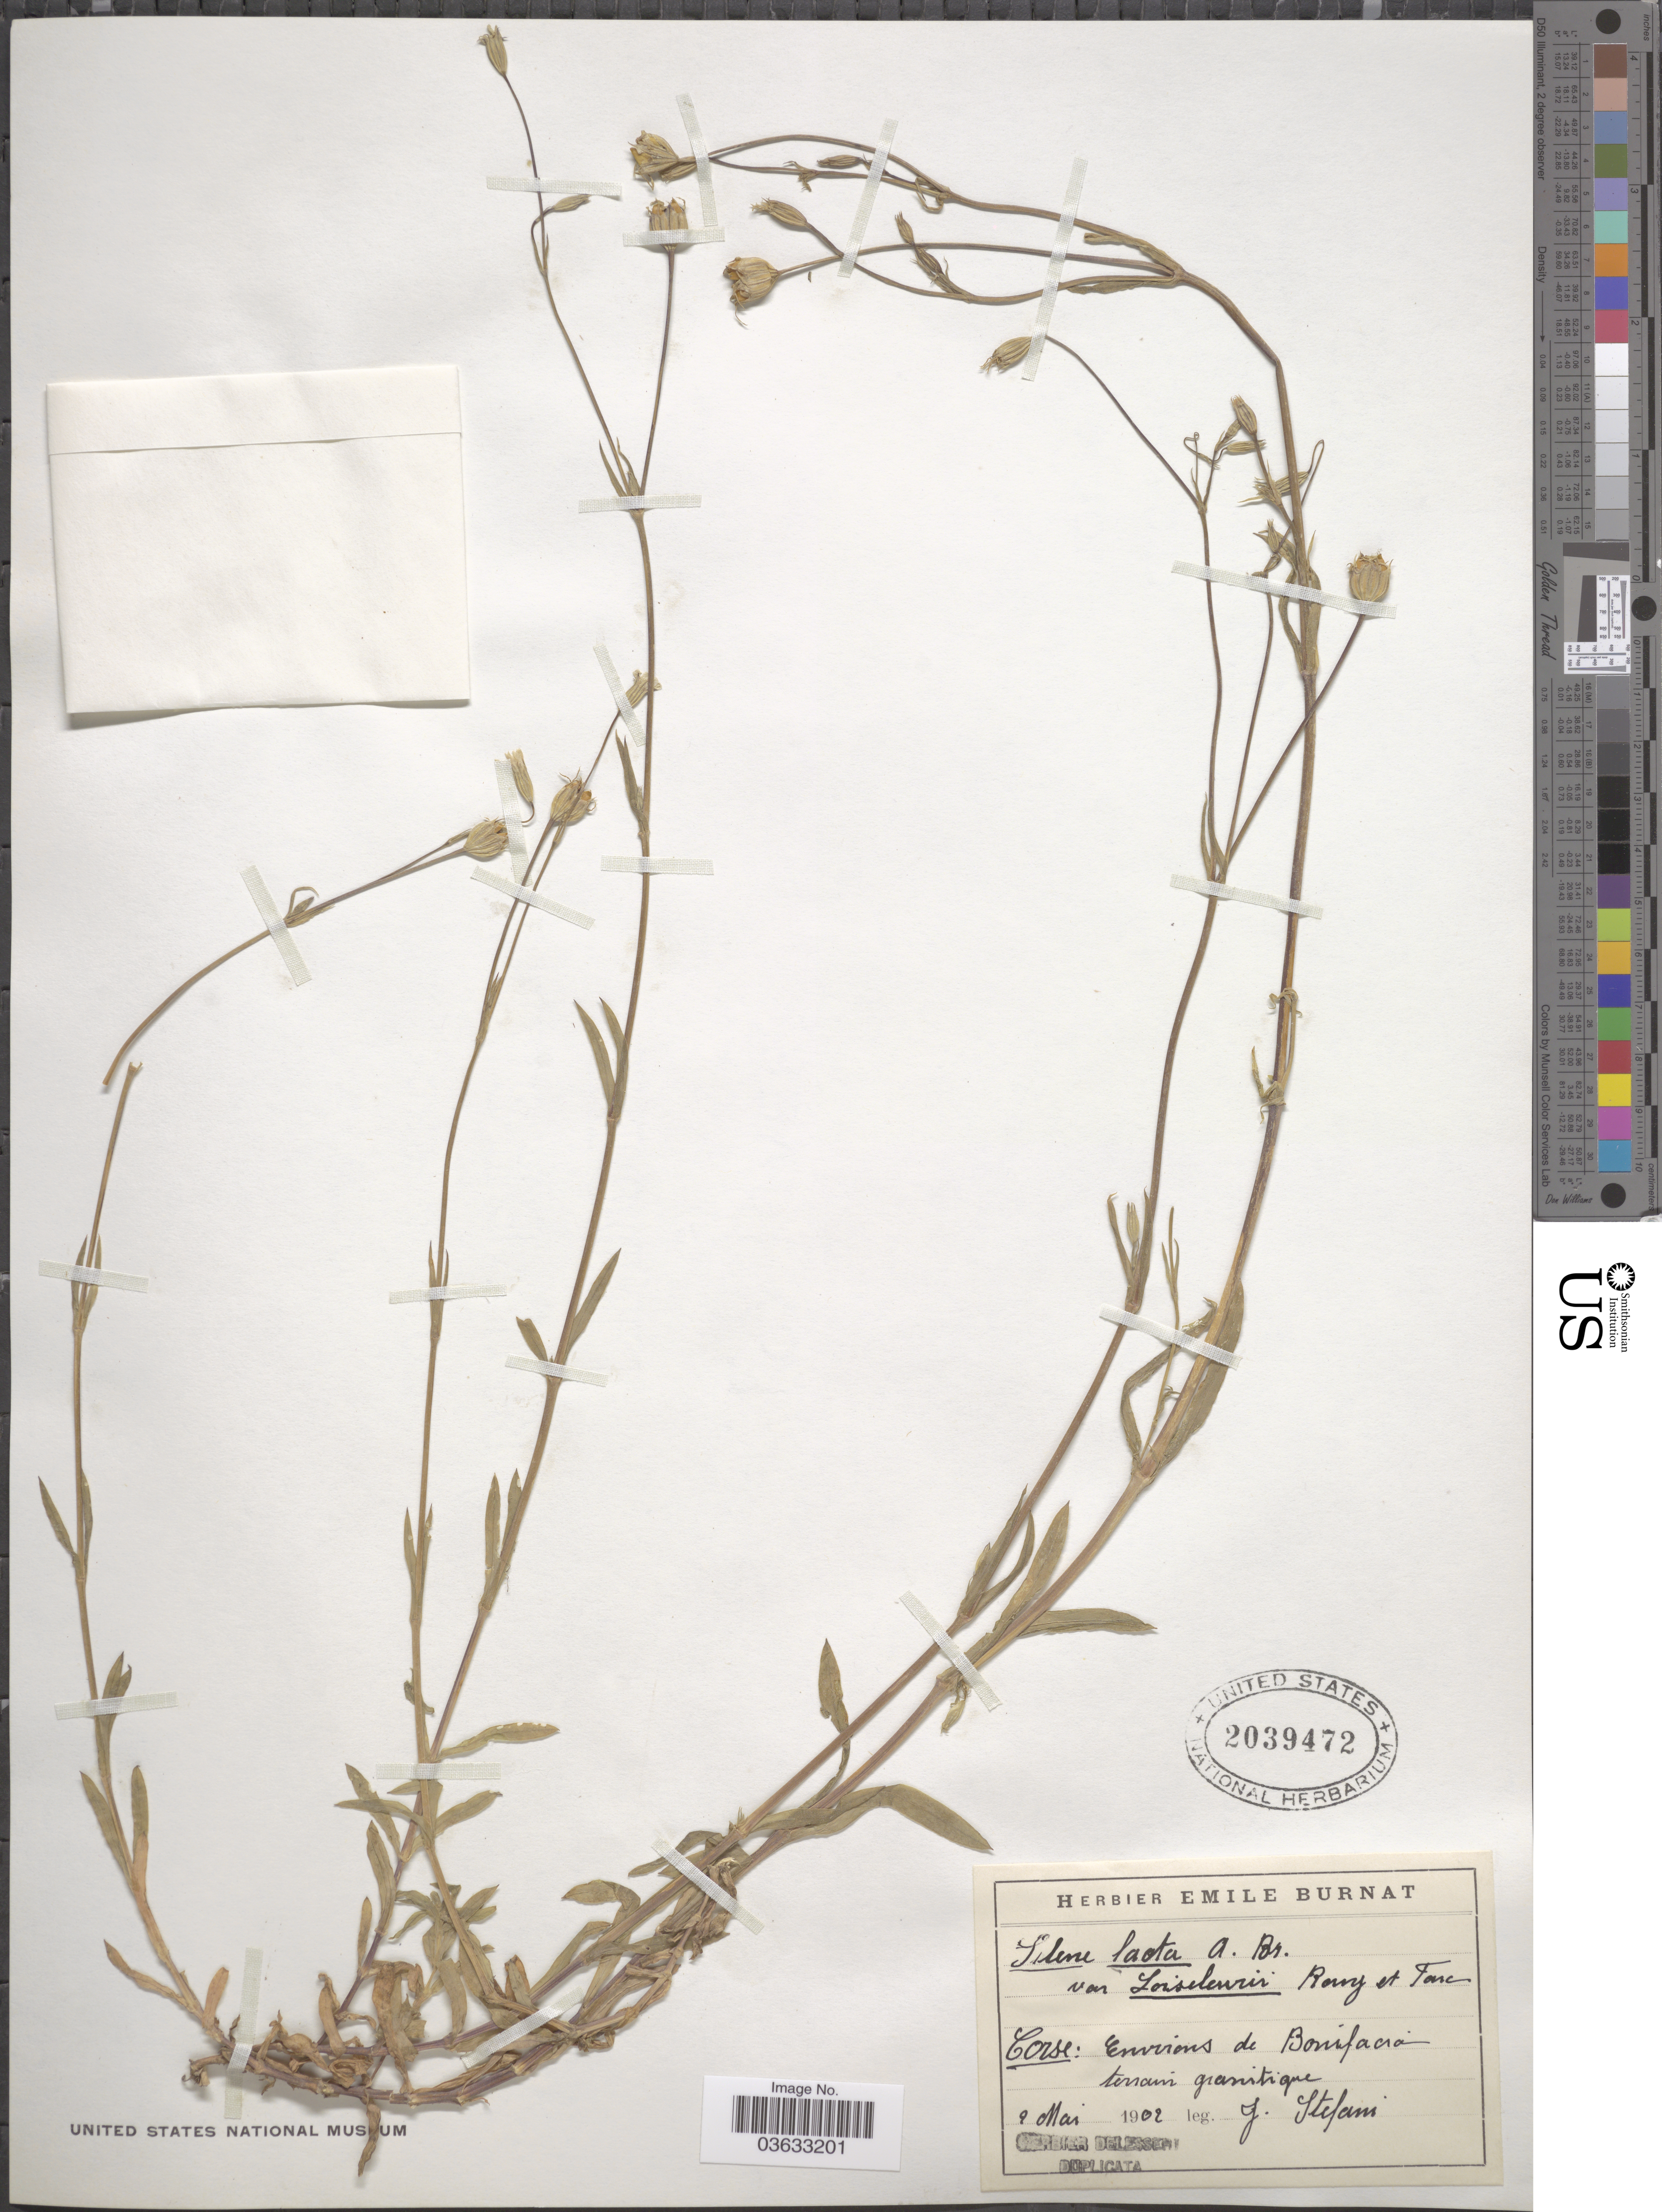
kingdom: Plantae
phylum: Tracheophyta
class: Magnoliopsida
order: Caryophyllales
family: Caryophyllaceae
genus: Eudianthe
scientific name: Eudianthe laeta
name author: (Aiton) Rchb. ex Willk.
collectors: J. Stefani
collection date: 1902-05-02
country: France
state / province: Corsica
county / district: Corse-du-Sud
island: Corse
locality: Corse: Environs de Bonifacio terrain granitique.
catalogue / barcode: US 2039472